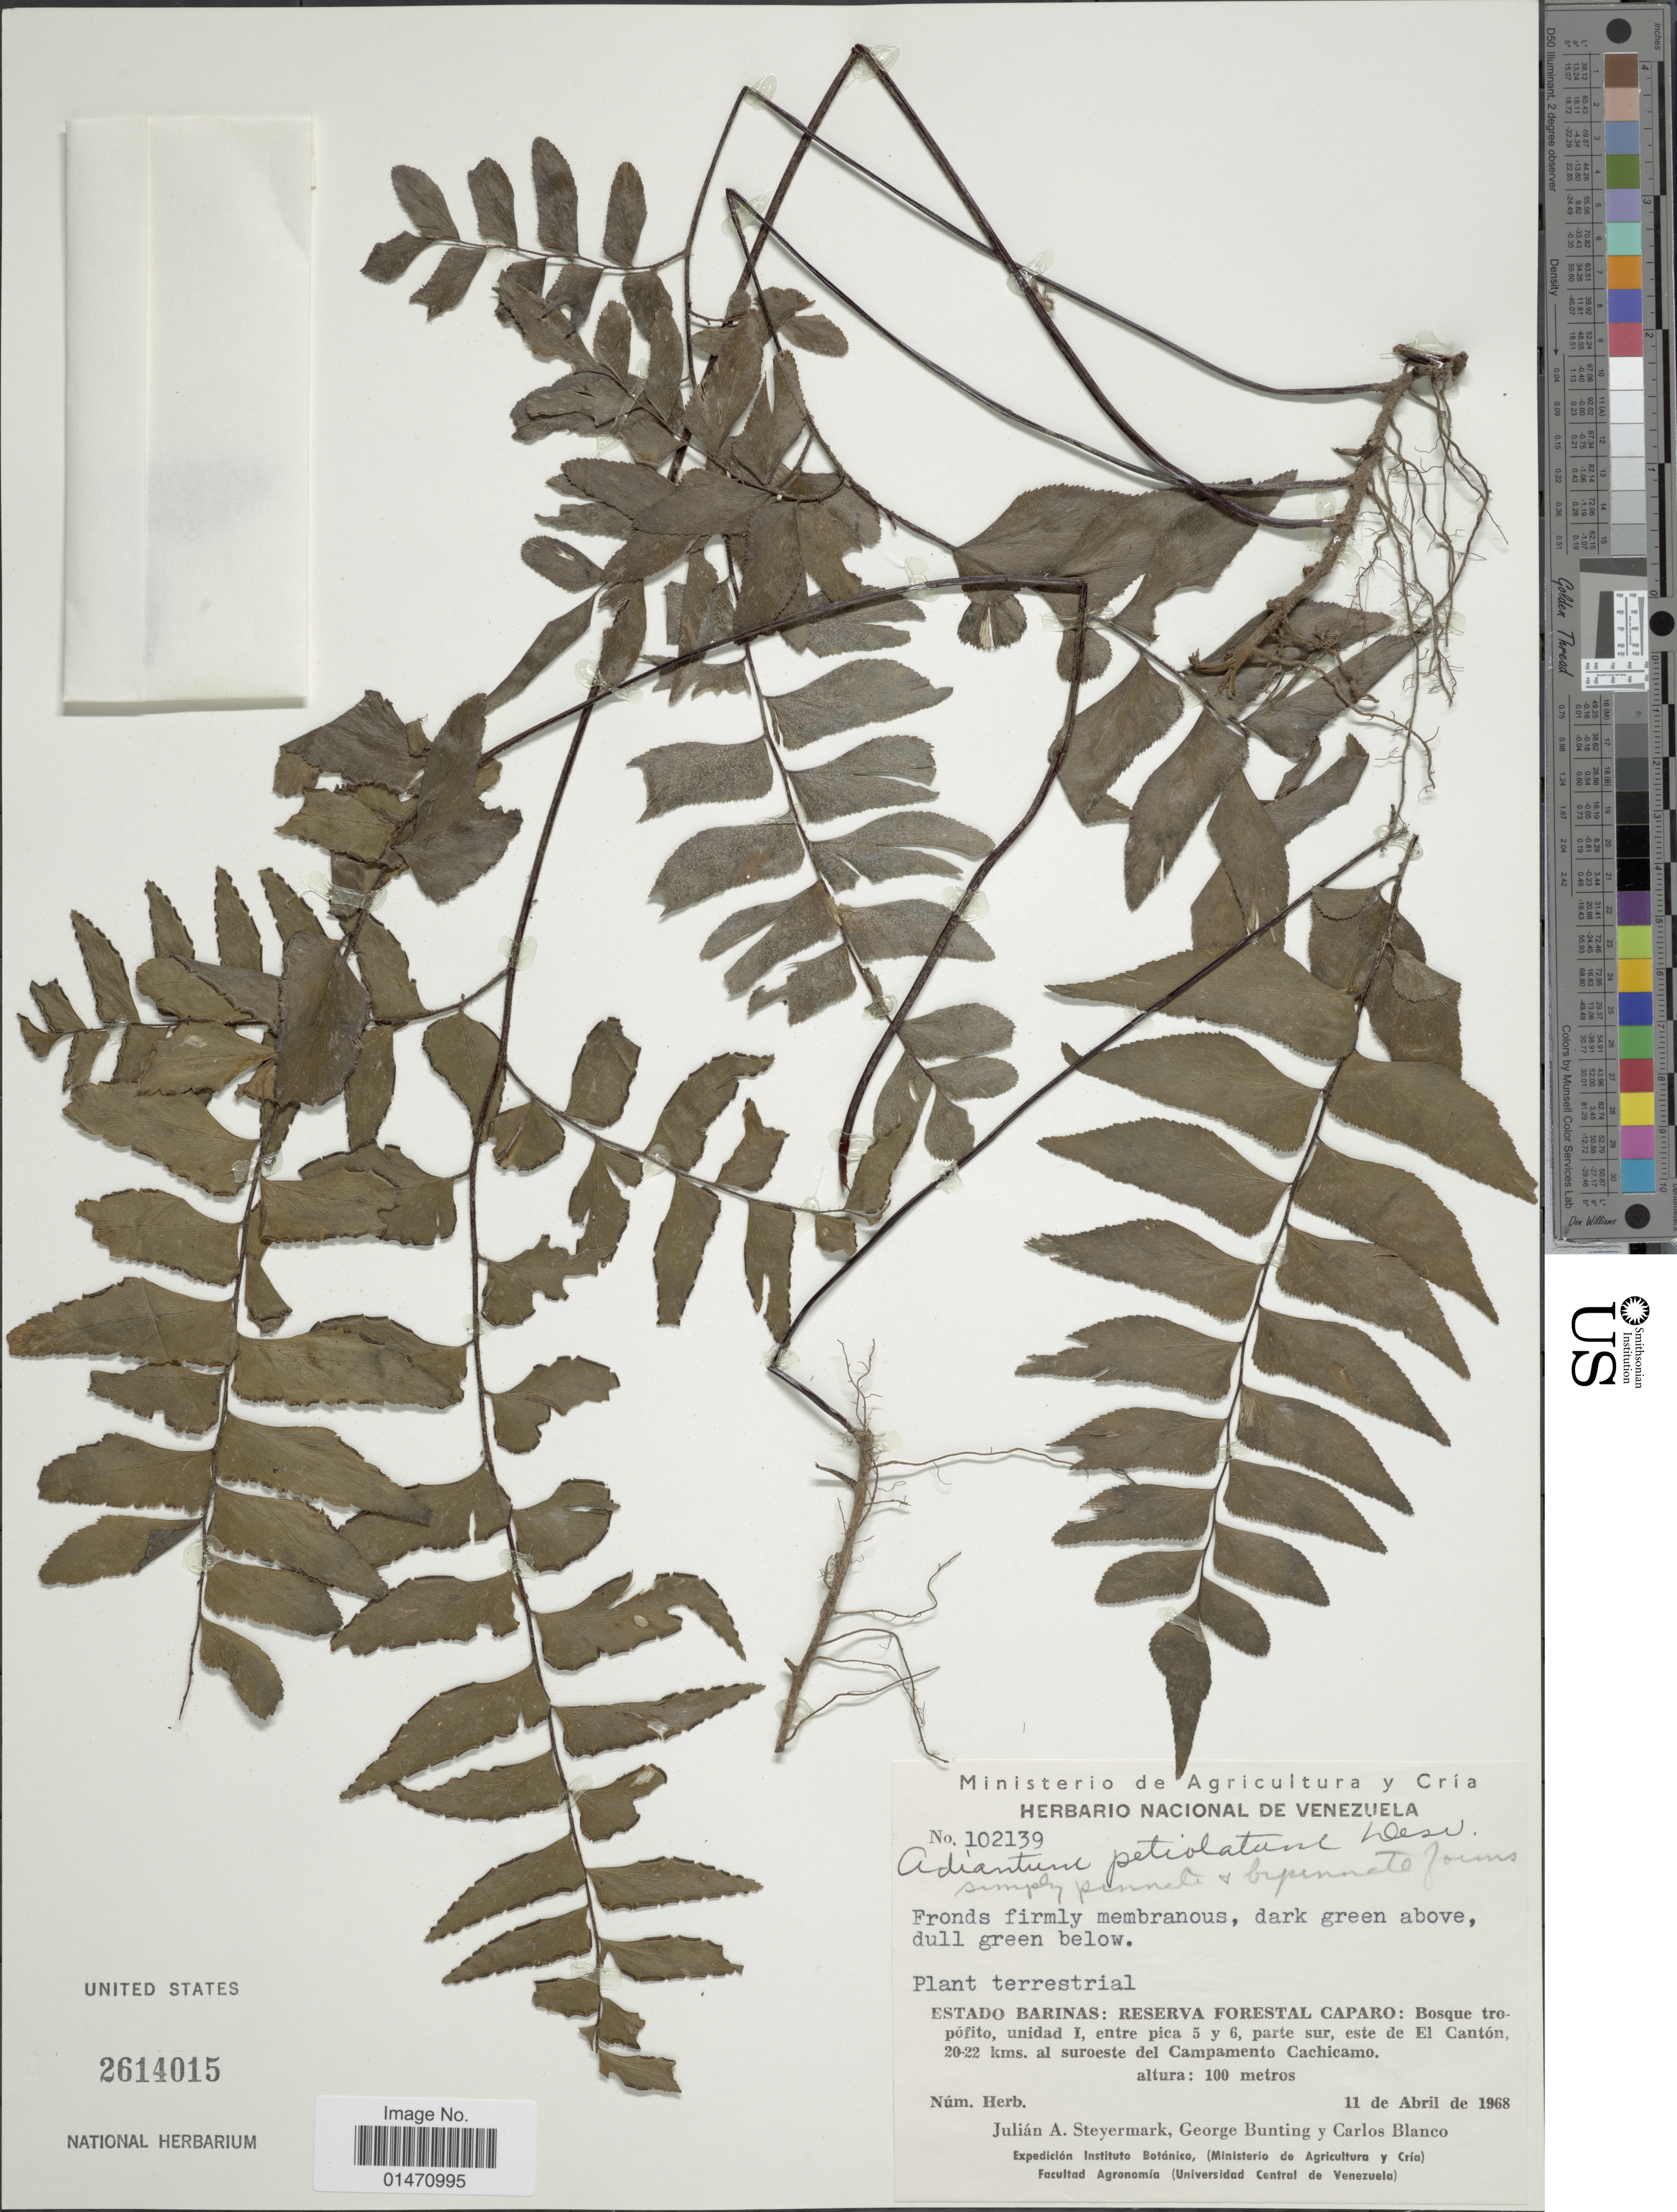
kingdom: Plantae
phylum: Tracheophyta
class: Polypodiopsida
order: Polypodiales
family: Pteridaceae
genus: Adiantum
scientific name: Adiantum petiolatum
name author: Desv.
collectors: J. Steyermark, G. S. Bunting & C. Blanco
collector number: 102139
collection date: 1968-04-11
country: Venezuela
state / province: Barinas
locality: Estado Barinas: Reserva forestal Caparo: bosque tropofito unidad 1, entre pica 5 y 6 parte sur, este de El Cantón, 20-22 kms al suroeste del campamento Cachicamo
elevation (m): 100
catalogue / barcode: US 2614015